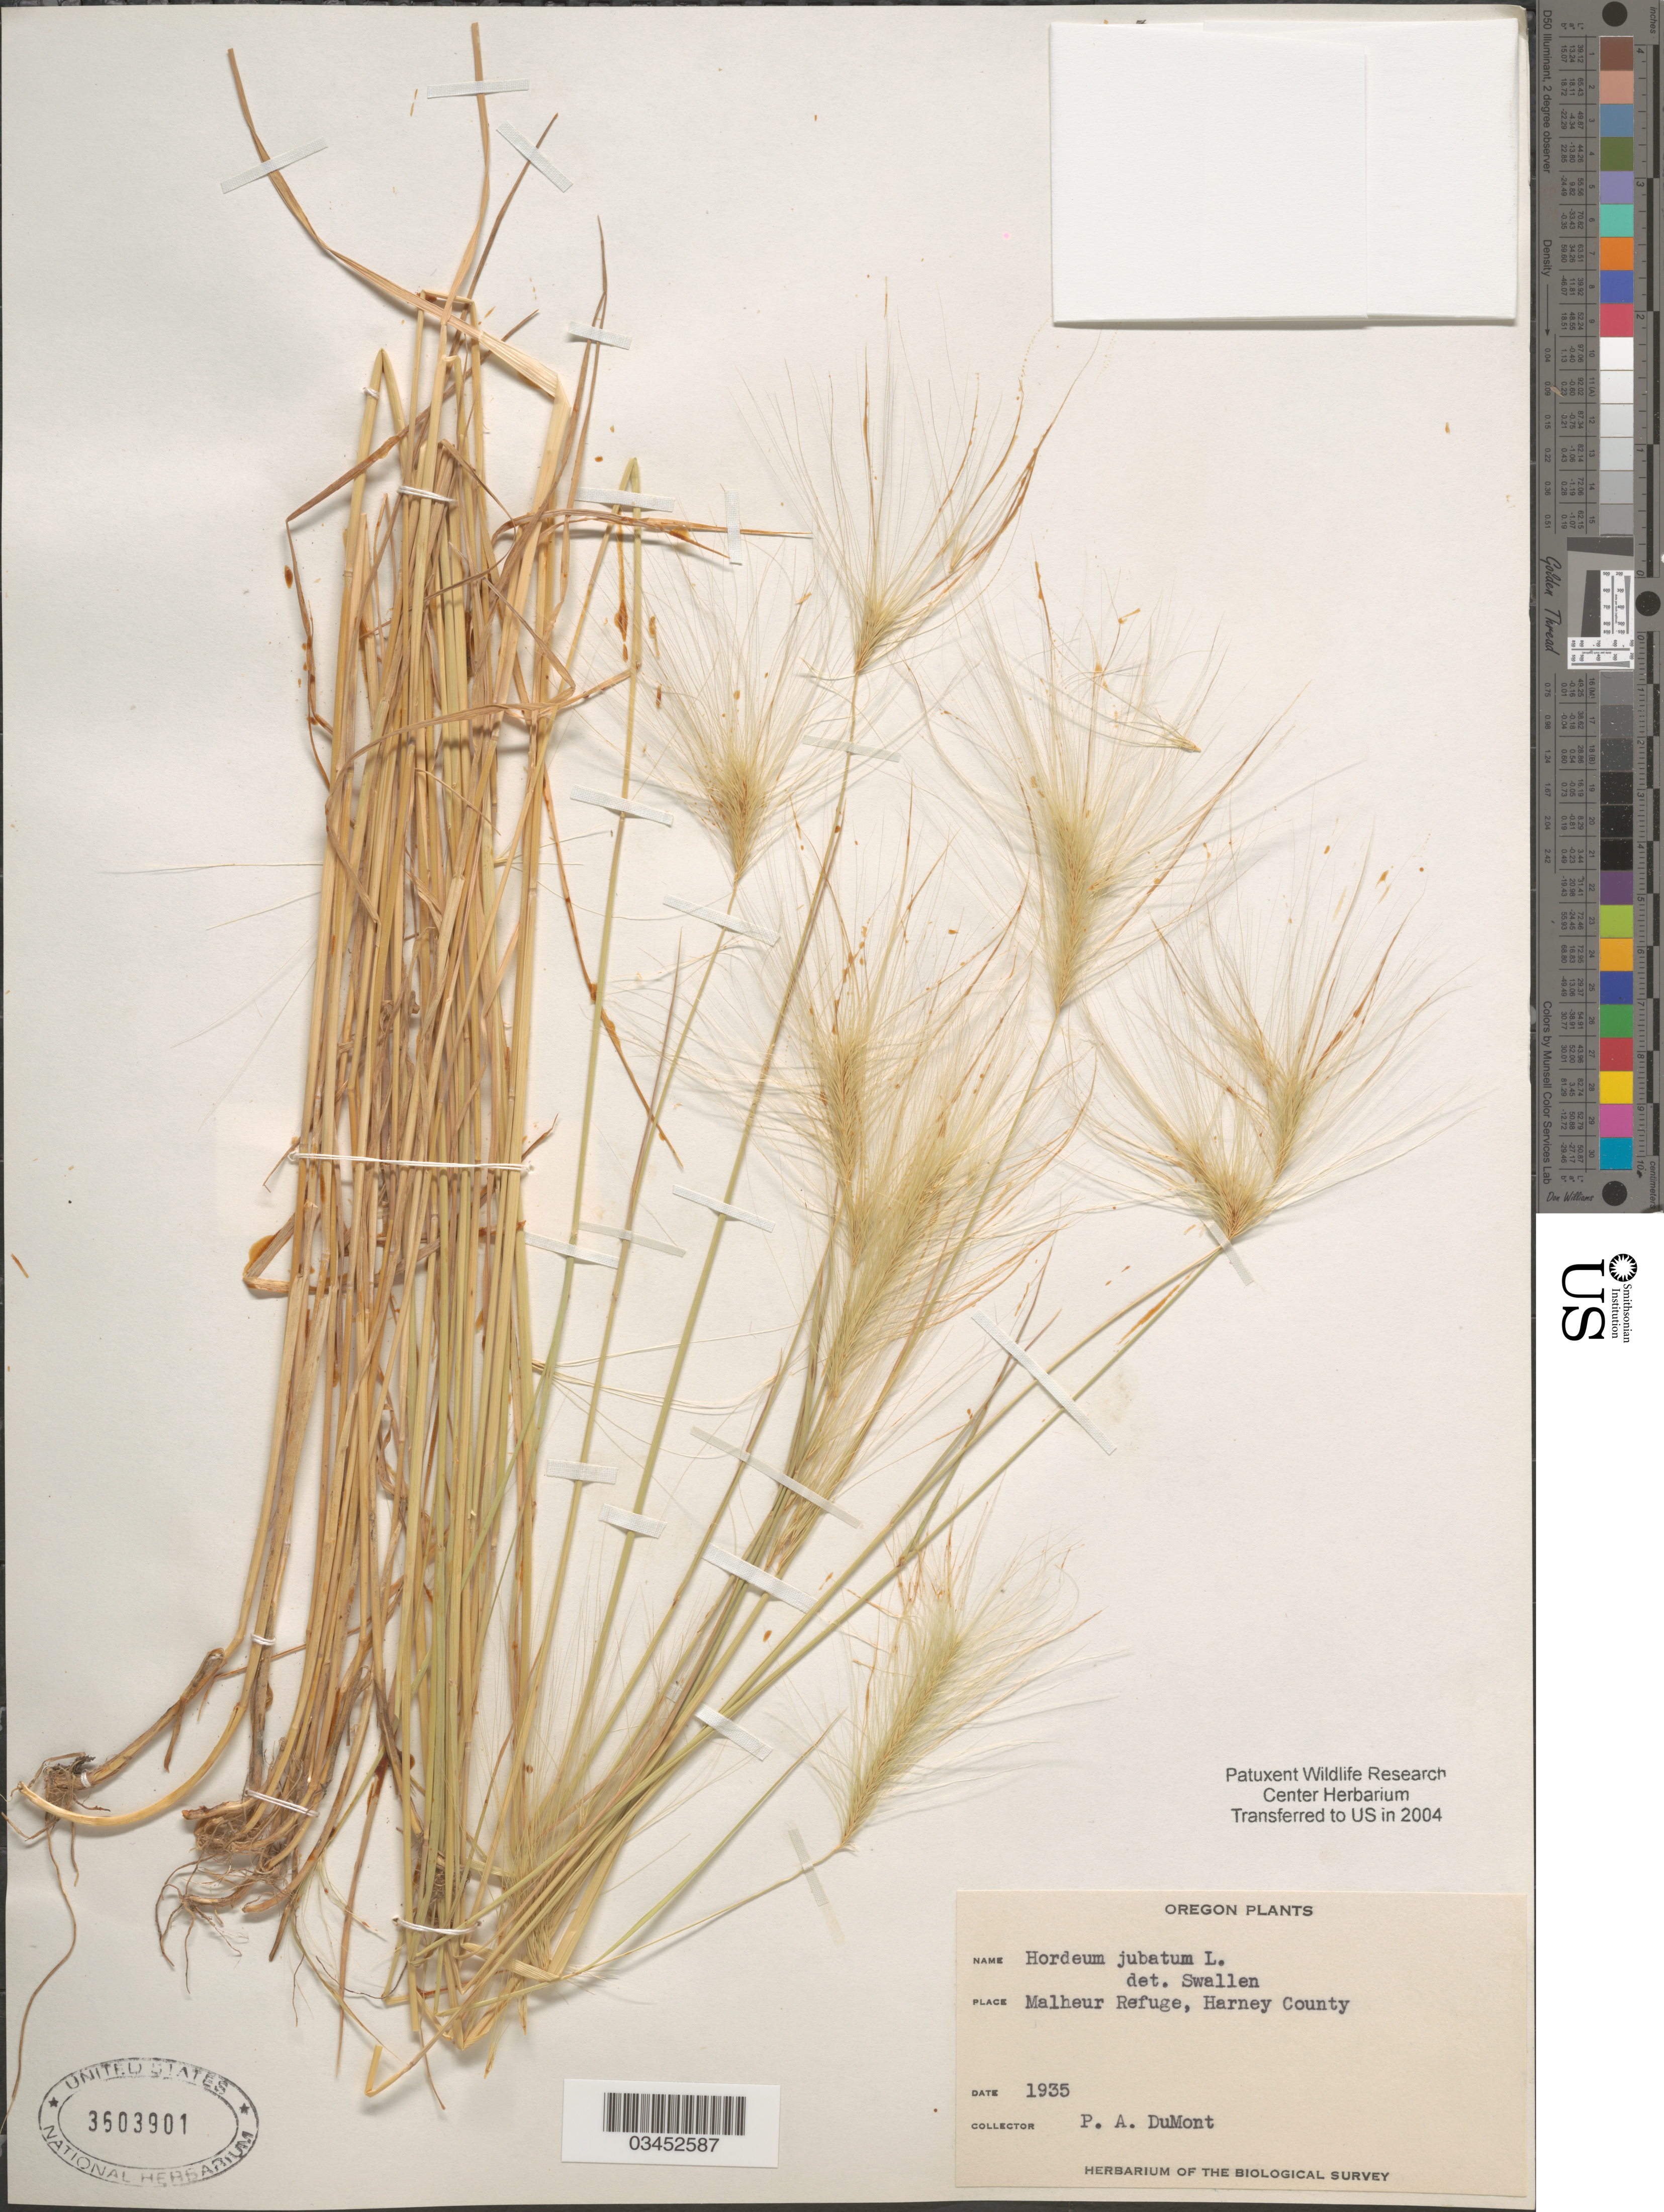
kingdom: Plantae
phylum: Tracheophyta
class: Liliopsida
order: Poales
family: Poaceae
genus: Hordeum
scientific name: Hordeum jubatum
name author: L.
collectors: P. Dumont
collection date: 1935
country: United States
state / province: Oregon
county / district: Harney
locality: Malheur Refuge, Harney County. Herbarium of the Biological Survey.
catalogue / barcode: US 3603901